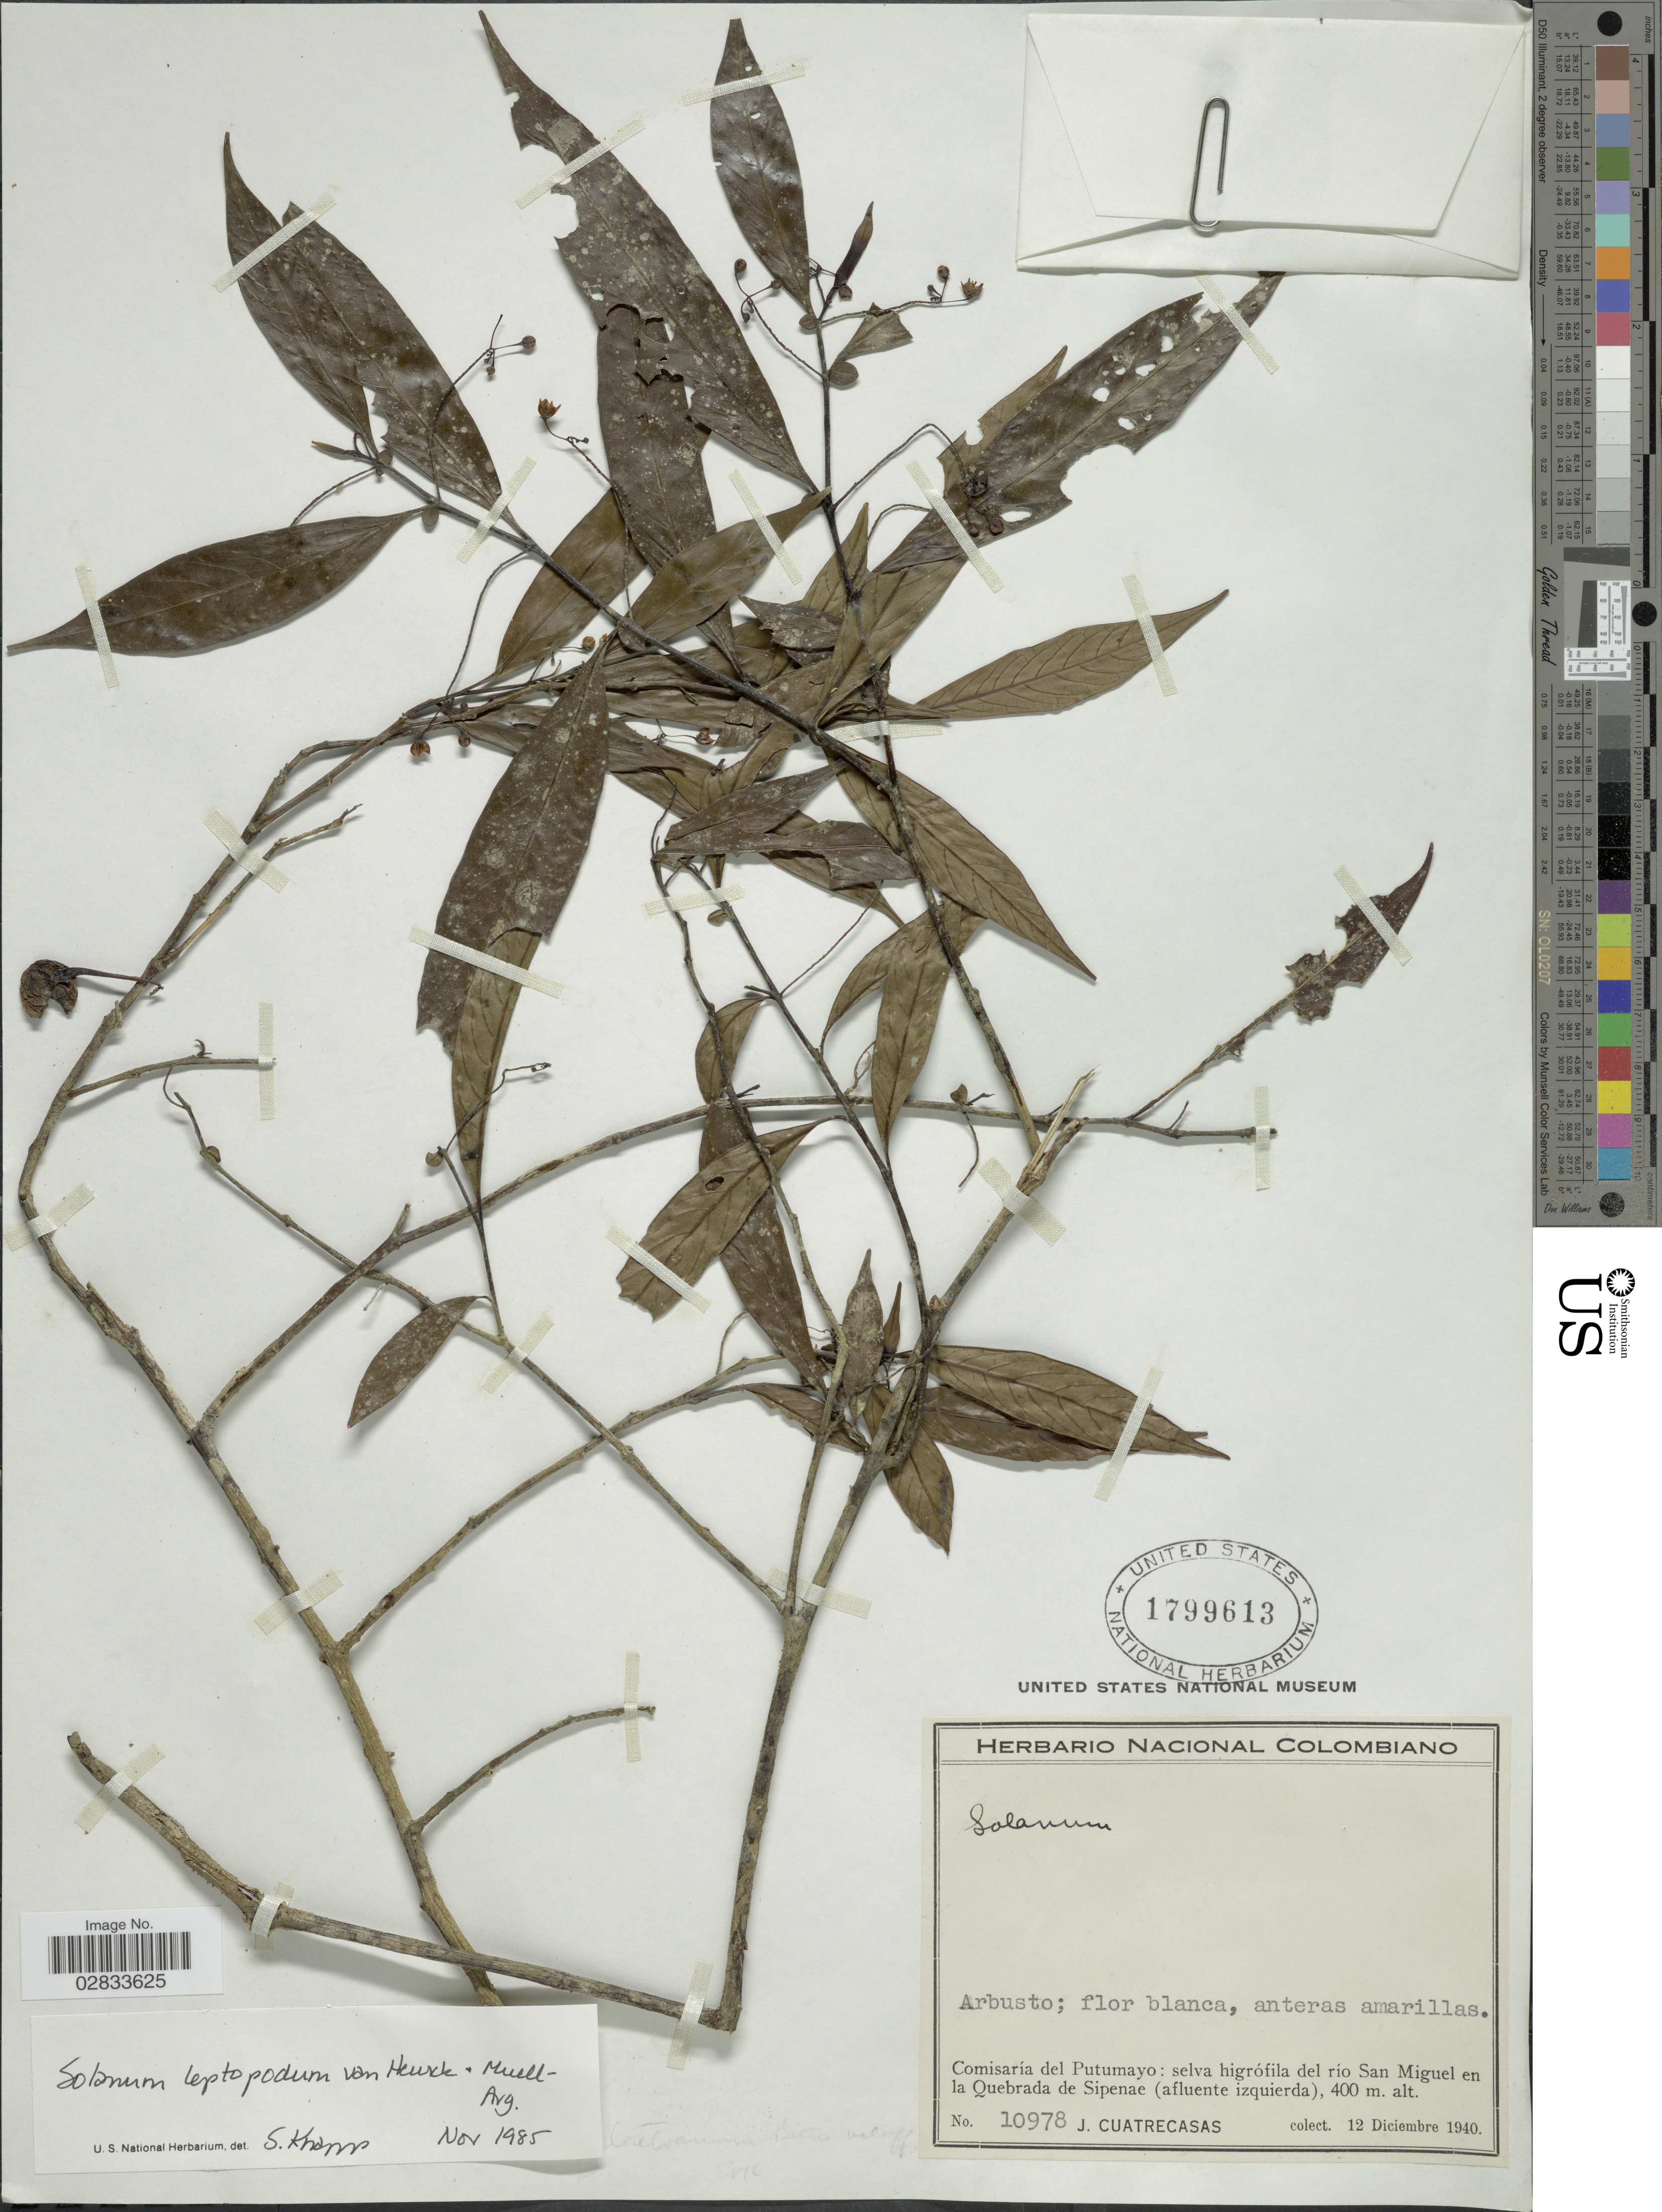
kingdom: Plantae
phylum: Tracheophyta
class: Magnoliopsida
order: Solanales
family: Solanaceae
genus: Solanum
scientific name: Solanum leptopodum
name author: Van Heurck & Müll. Arg.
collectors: J. Cuatrecasas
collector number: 10978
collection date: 1940-12-12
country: Colombia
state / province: Putumayo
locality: Comisaría del Putumayo: selva higrófila del río San Miguel en la Quebrada de Sipenae (afluente izquierda).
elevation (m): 400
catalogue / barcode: US 1799613